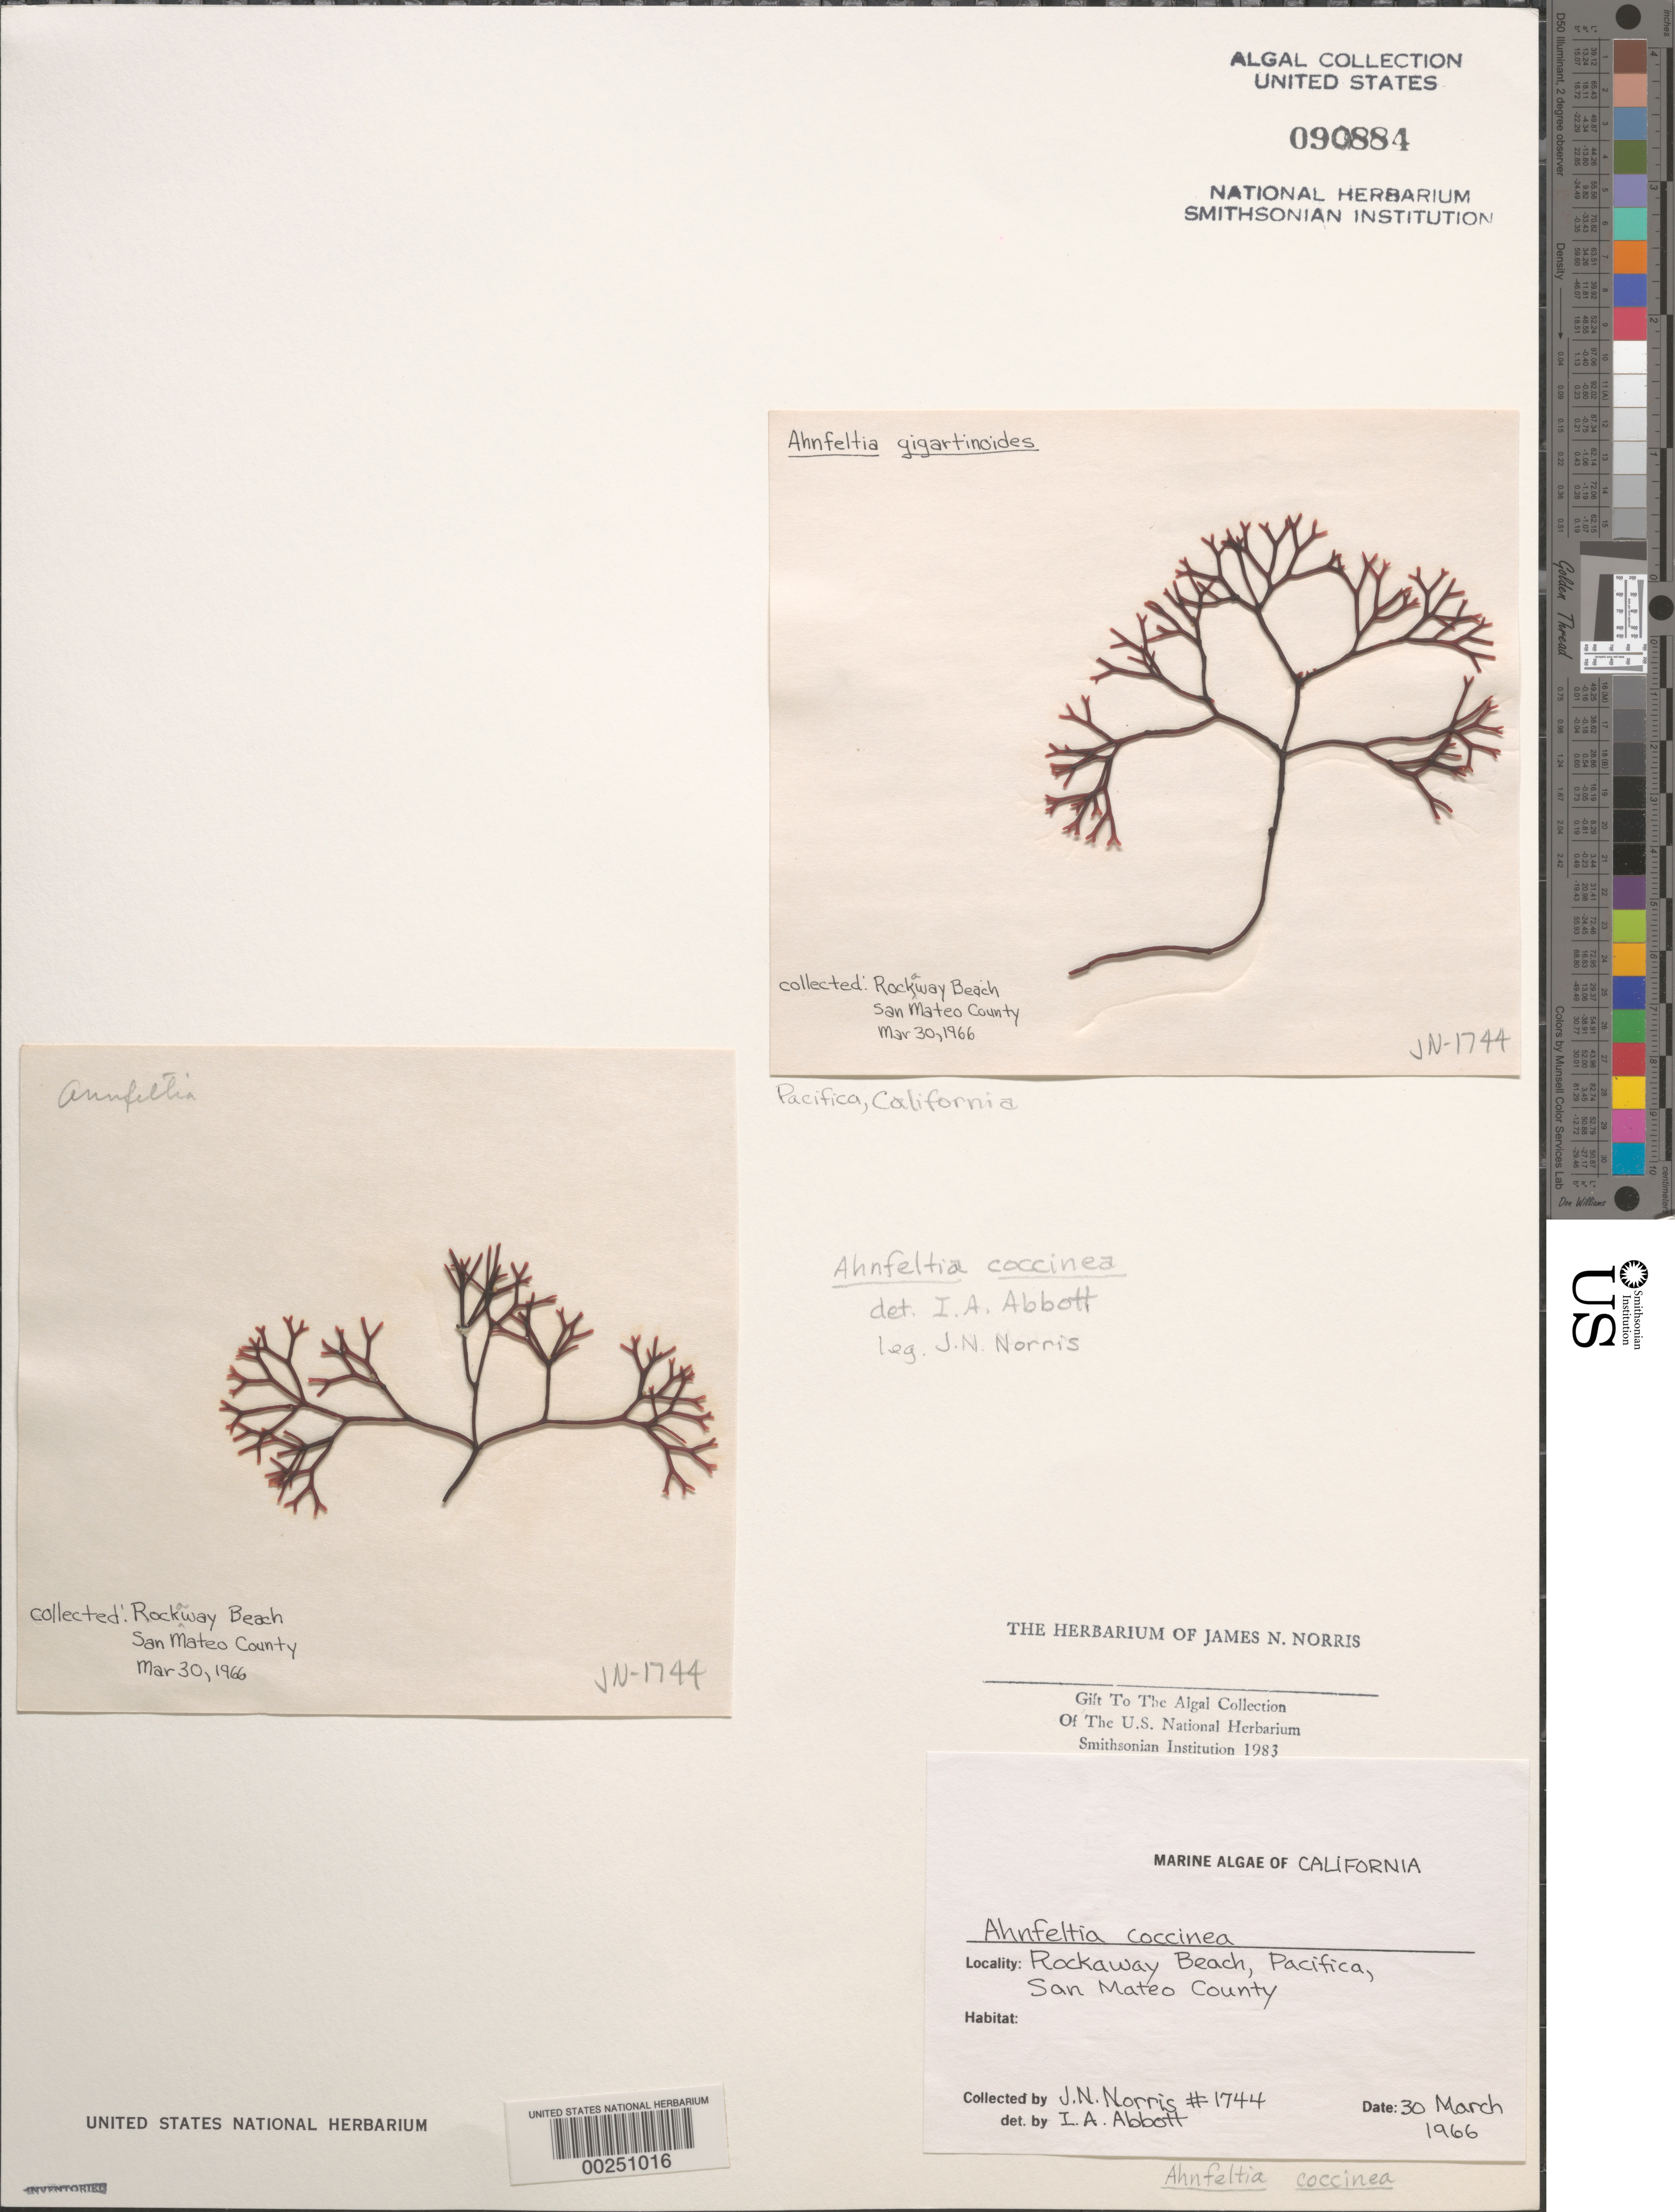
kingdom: Plantae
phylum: Rhodophyta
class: Florideophyceae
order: Ahnfeltiales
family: Ahnfeltiaceae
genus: Ahnfeltia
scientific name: Ahnfeltia coccinea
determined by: Abbott, Isabella A.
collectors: J. N. Norris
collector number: JN-1744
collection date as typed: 30 Mar 1966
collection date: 1966-03-30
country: United States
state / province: California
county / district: San Mateo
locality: Rockaway Beach, Pacifica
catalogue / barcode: US 90884